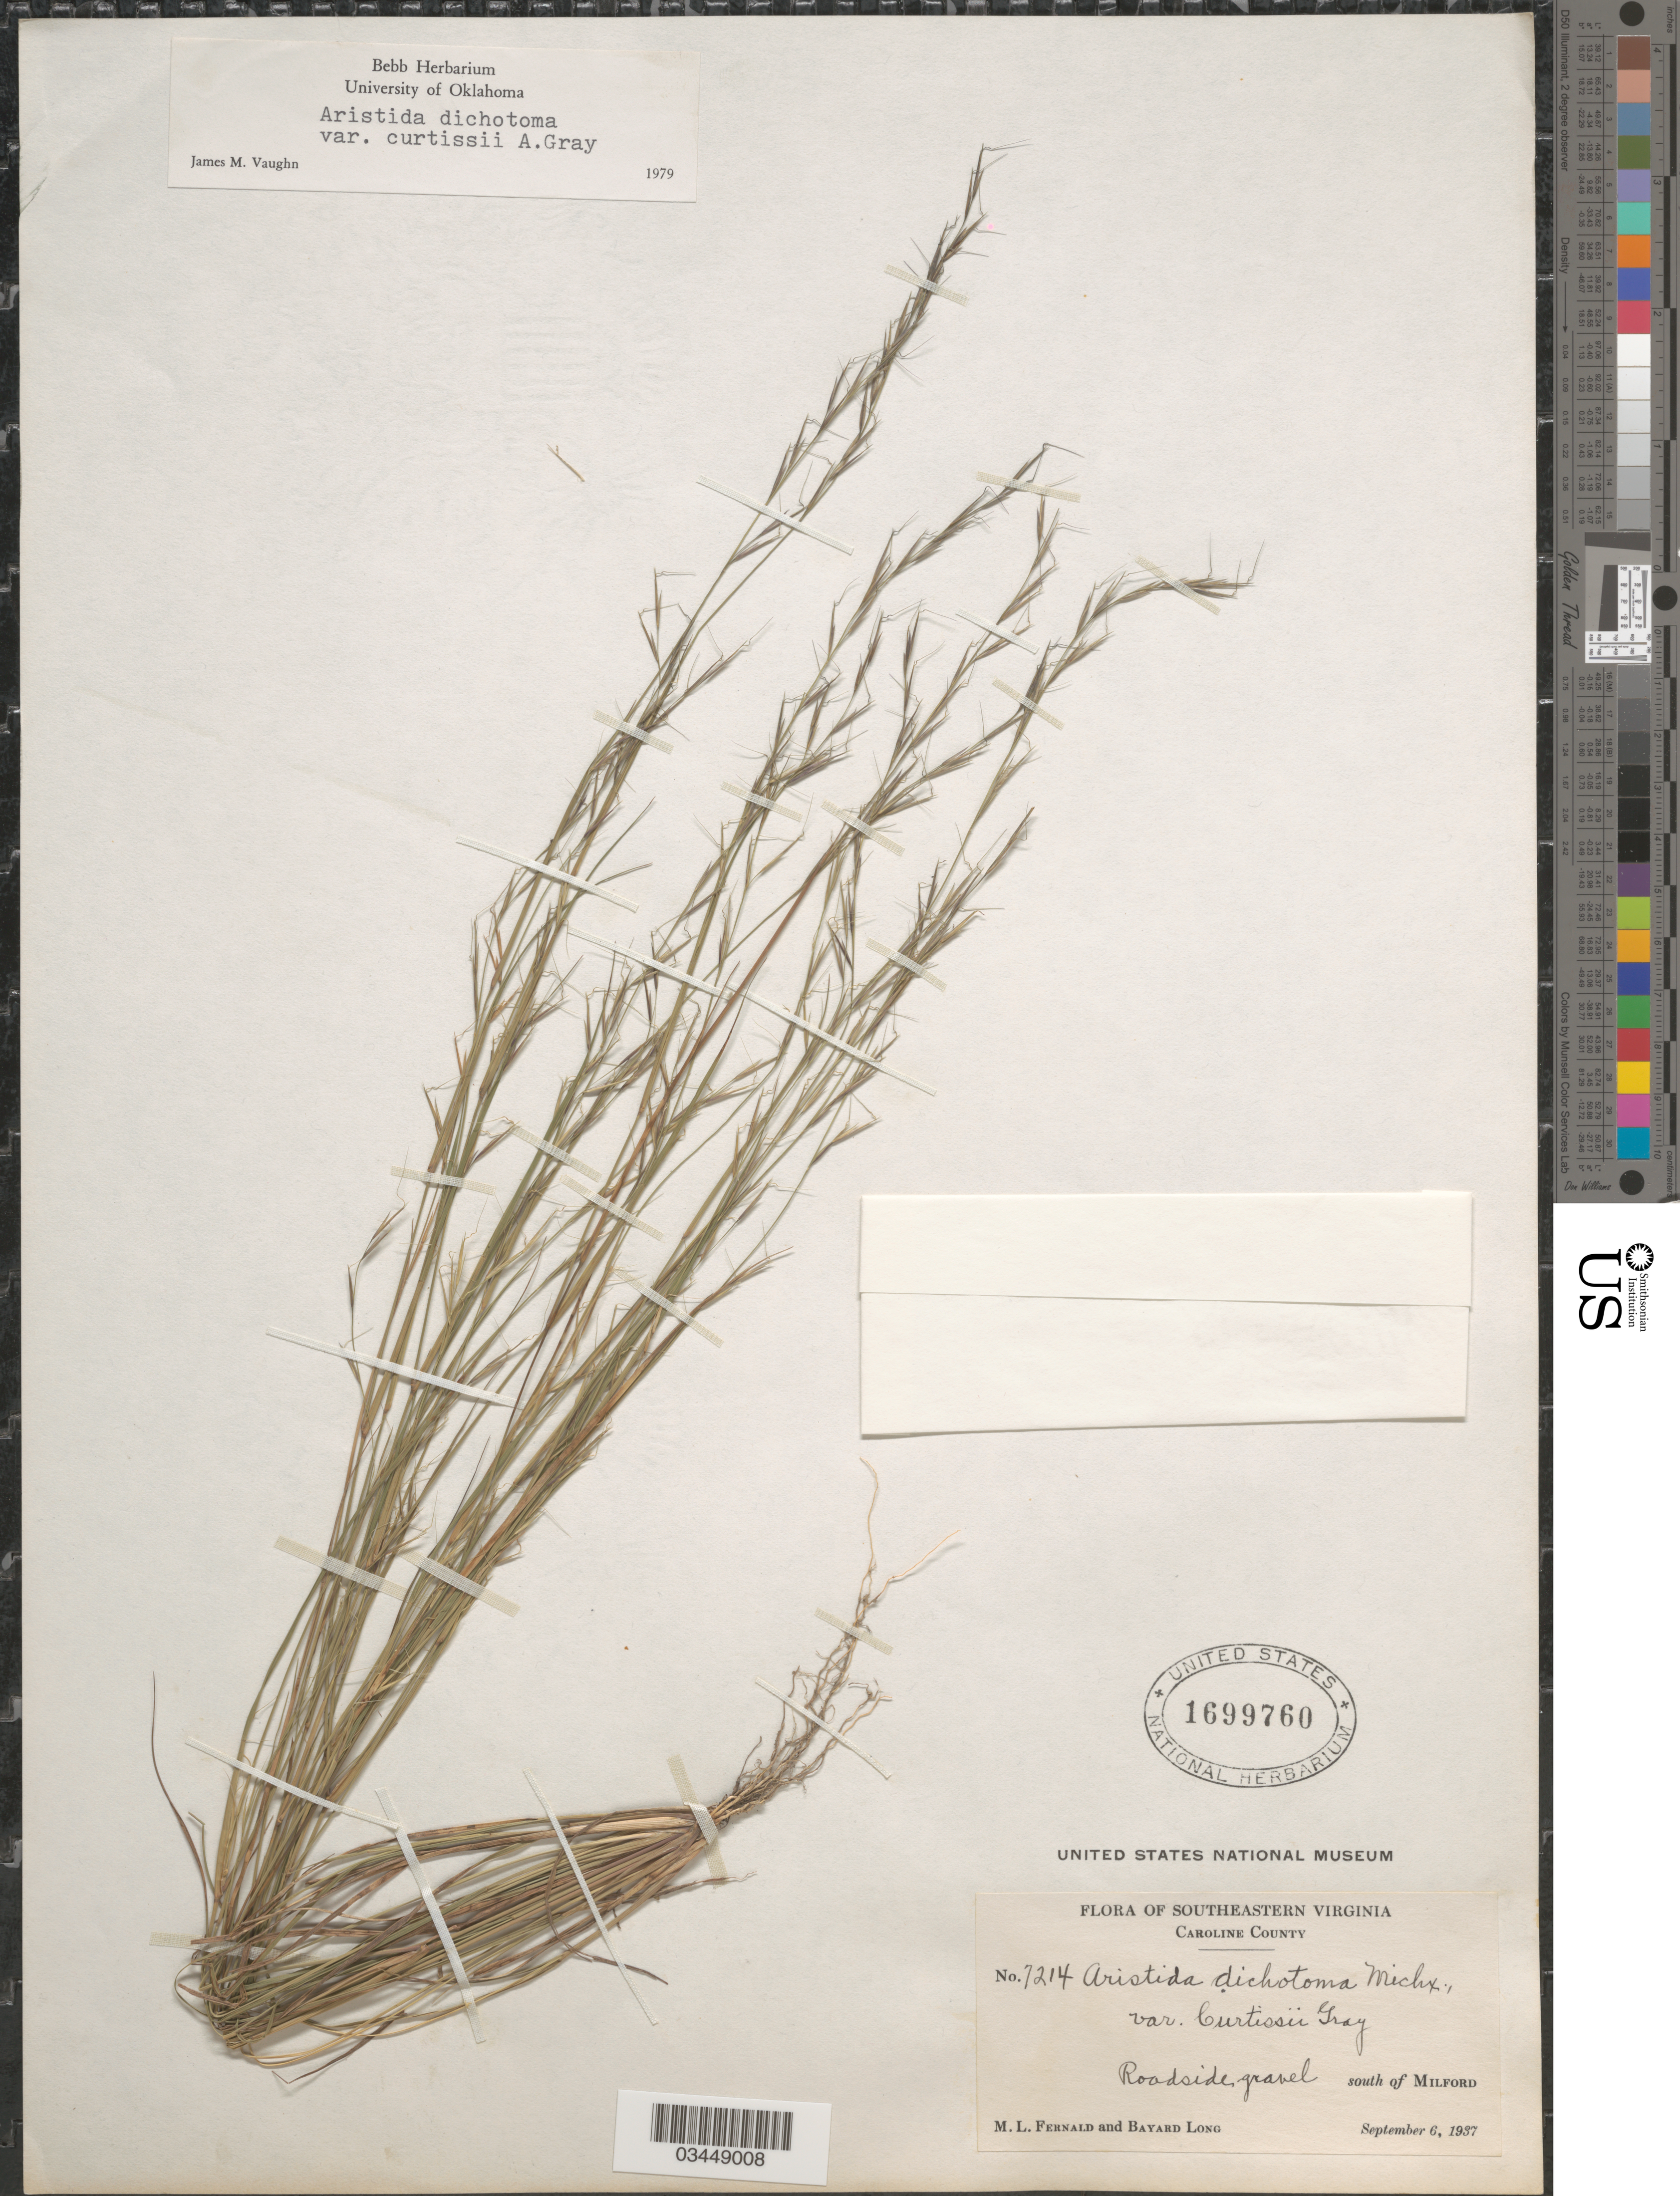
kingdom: Plantae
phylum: Tracheophyta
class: Liliopsida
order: Poales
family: Poaceae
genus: Aristida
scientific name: Aristida dichotoma var. curtisii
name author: A. Gray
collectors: M. L. Fernald & B. Long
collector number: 7214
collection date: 1937-09-06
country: United States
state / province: Virginia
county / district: Caroline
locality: Southeastern Virginia. Caroline County. Roadside gravel south of Milford.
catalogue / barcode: US 1699760